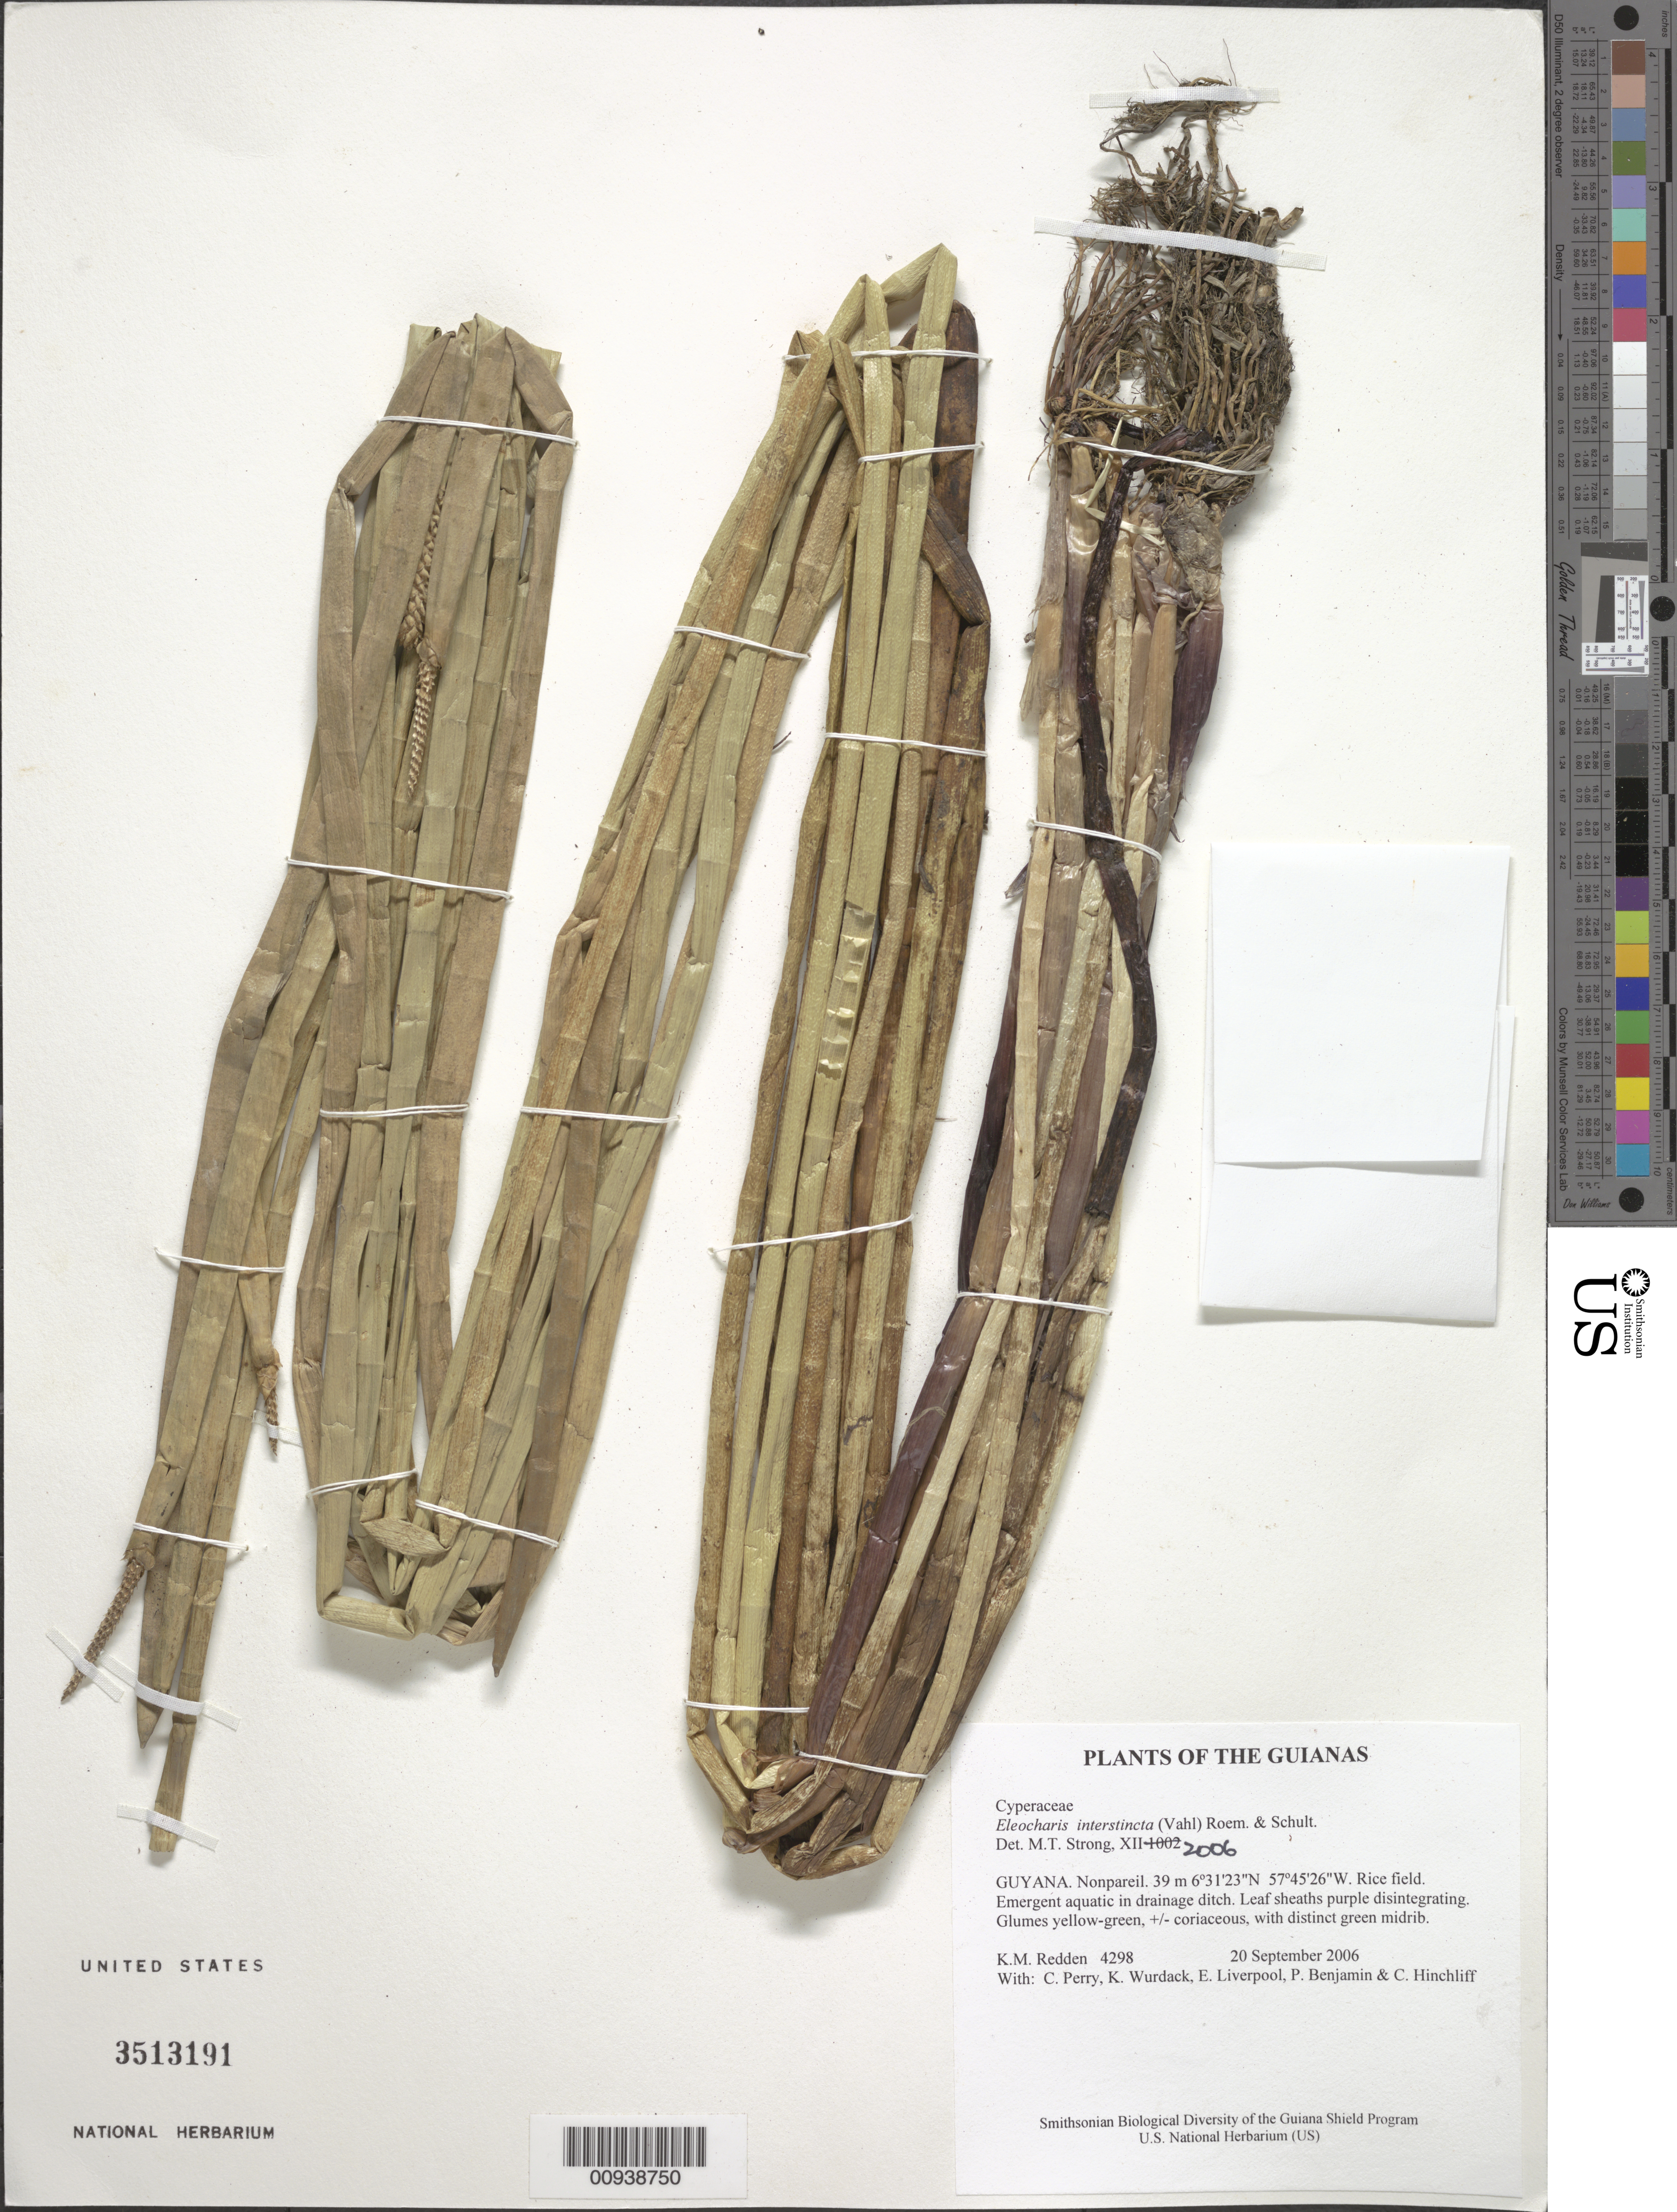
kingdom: Plantae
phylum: Tracheophyta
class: Liliopsida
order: Poales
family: Cyperaceae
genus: Eleocharis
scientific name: Eleocharis interstincta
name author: (Vahl) Roem. & Schult.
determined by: Strong, M. T., (US), Smithsonian Institution - National Museum of Natural History (UNITED STATES)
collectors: K. M. Redden, C. Perry, K. Wurdack, E. Liverpool, P. Benjamin & C. E. Hinchliff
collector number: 4298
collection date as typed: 20 September 2006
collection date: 2006-09-20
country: Guyana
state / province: Mahaica-Berbice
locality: Nonpareil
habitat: Rice field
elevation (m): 39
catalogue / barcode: US 3513191